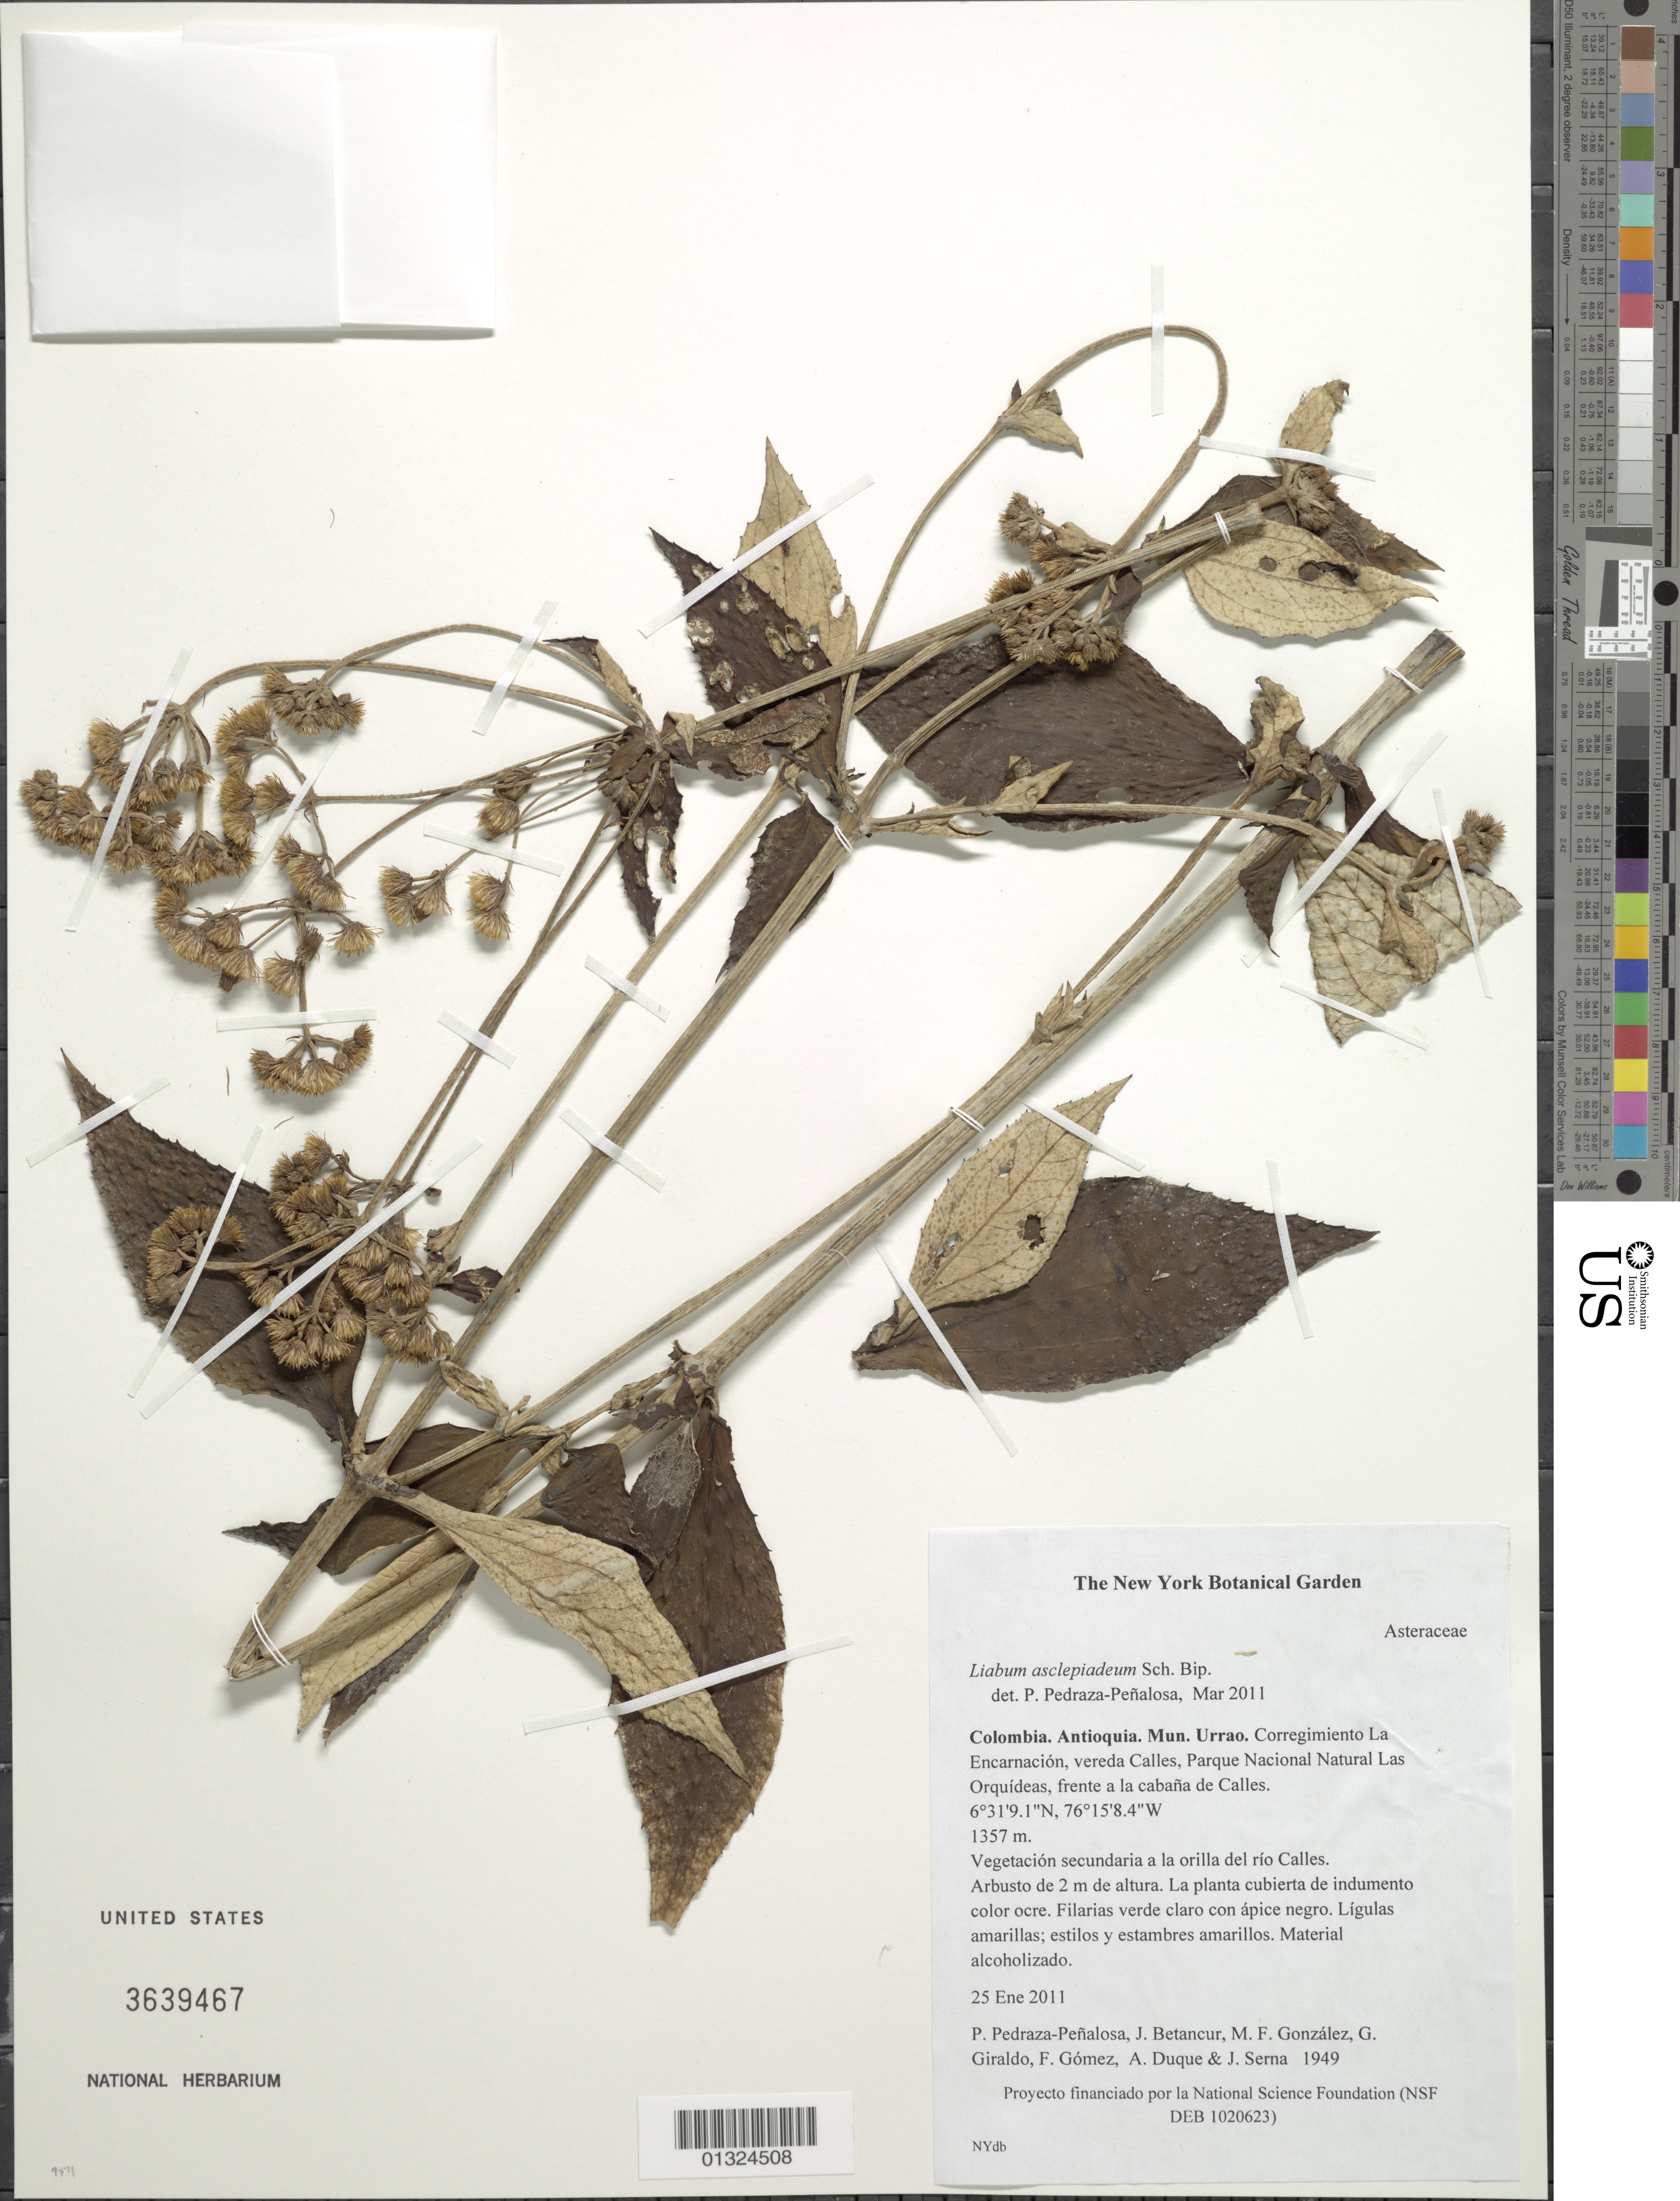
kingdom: Plantae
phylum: Tracheophyta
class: Magnoliopsida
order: Asterales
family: Asteraceae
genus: Liabum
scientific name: Liabum asclepiadeum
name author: Sch. Bip.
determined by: Pedraza Peñalosa, L. P., (NY)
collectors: P. Pedraza, J. Betancur, M. Gonzalez, G. Giraldo, F. Gomez, A. Duque & J. Serna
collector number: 1949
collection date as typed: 25 Ene 2011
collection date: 2011-01-25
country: Colombia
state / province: Antioquiá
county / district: Urrao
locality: Corregimiento La Encarnacion, vereda Calles, Parque Nacional Natural Las Orquideas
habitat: Frente a la cabana de Calles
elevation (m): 1357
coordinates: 6 31 9.1 N, 76 15 8.4 W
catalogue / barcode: US 3639467